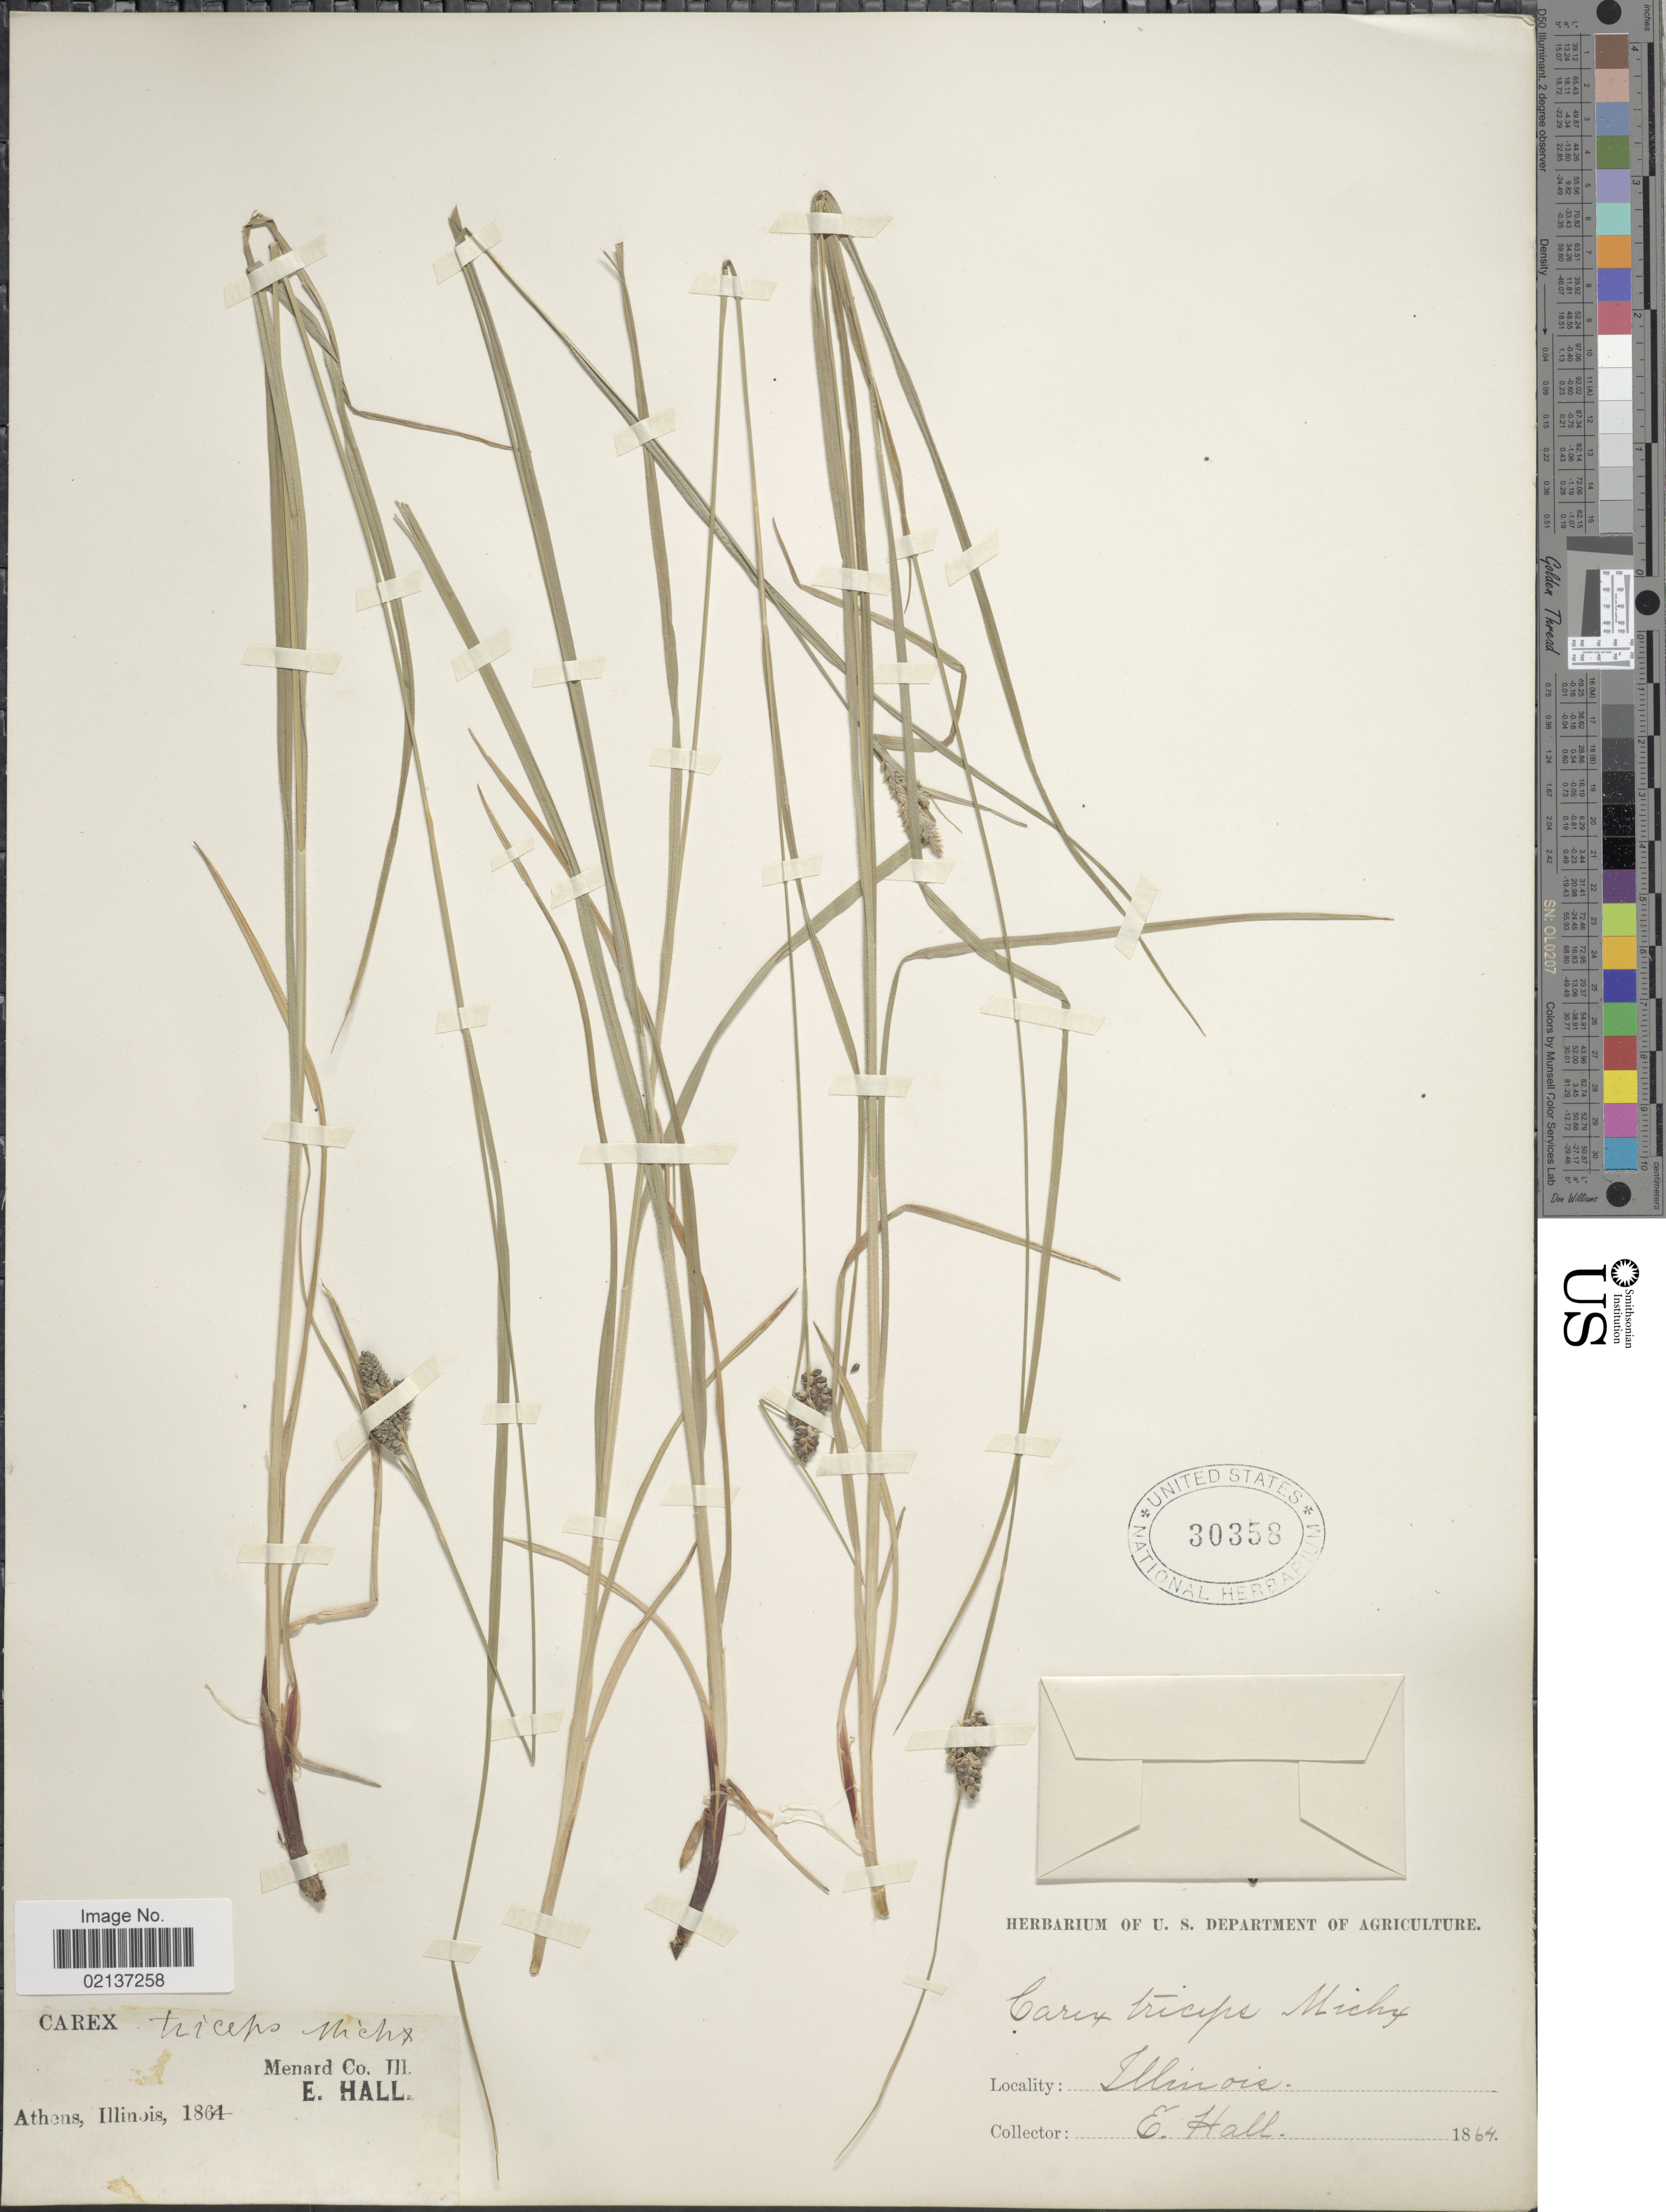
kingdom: Plantae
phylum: Tracheophyta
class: Liliopsida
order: Poales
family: Cyperaceae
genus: Carex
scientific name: Carex hirsutella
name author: Mack.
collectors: E. Hall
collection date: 1864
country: United States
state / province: Illinois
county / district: Menard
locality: Athens, Menard Co.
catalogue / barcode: US 30358